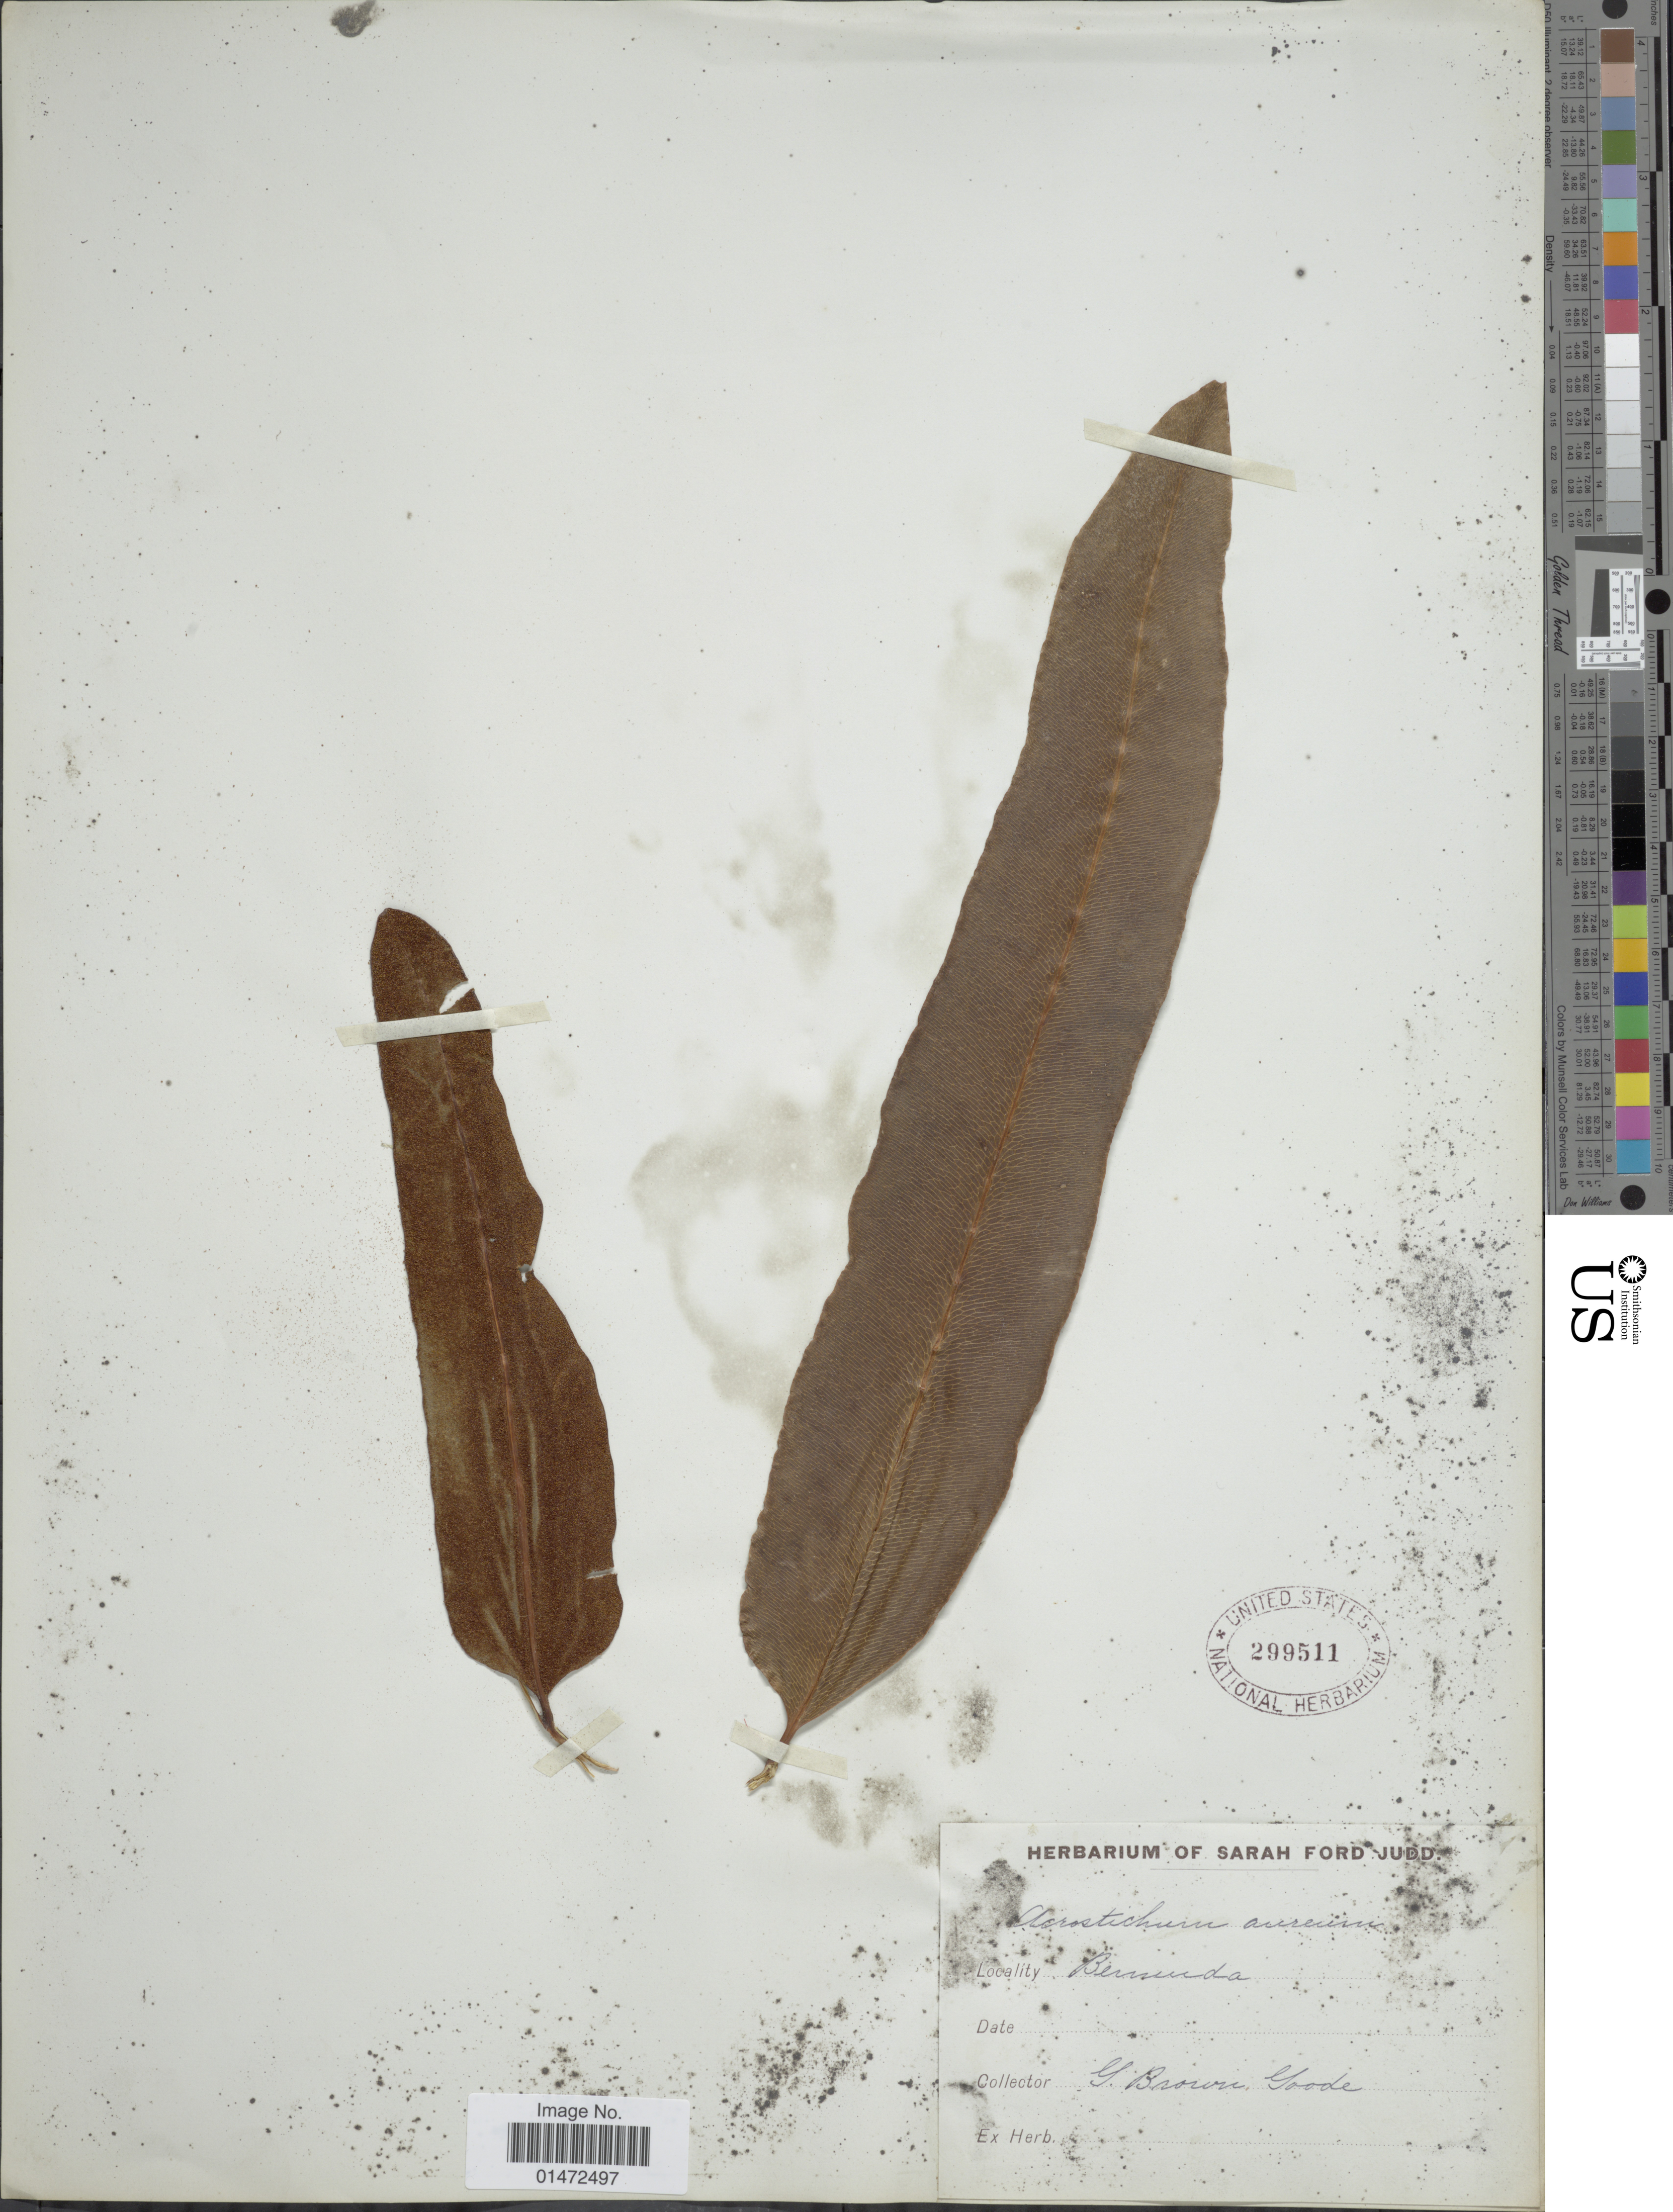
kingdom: Plantae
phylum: Tracheophyta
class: Polypodiopsida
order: Polypodiales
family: Pteridaceae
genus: Acrostichum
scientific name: Acrostichum danaeifolium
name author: Langsd. & Fisch.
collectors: G. Brown & Goode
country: Bermuda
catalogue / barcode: US 299511